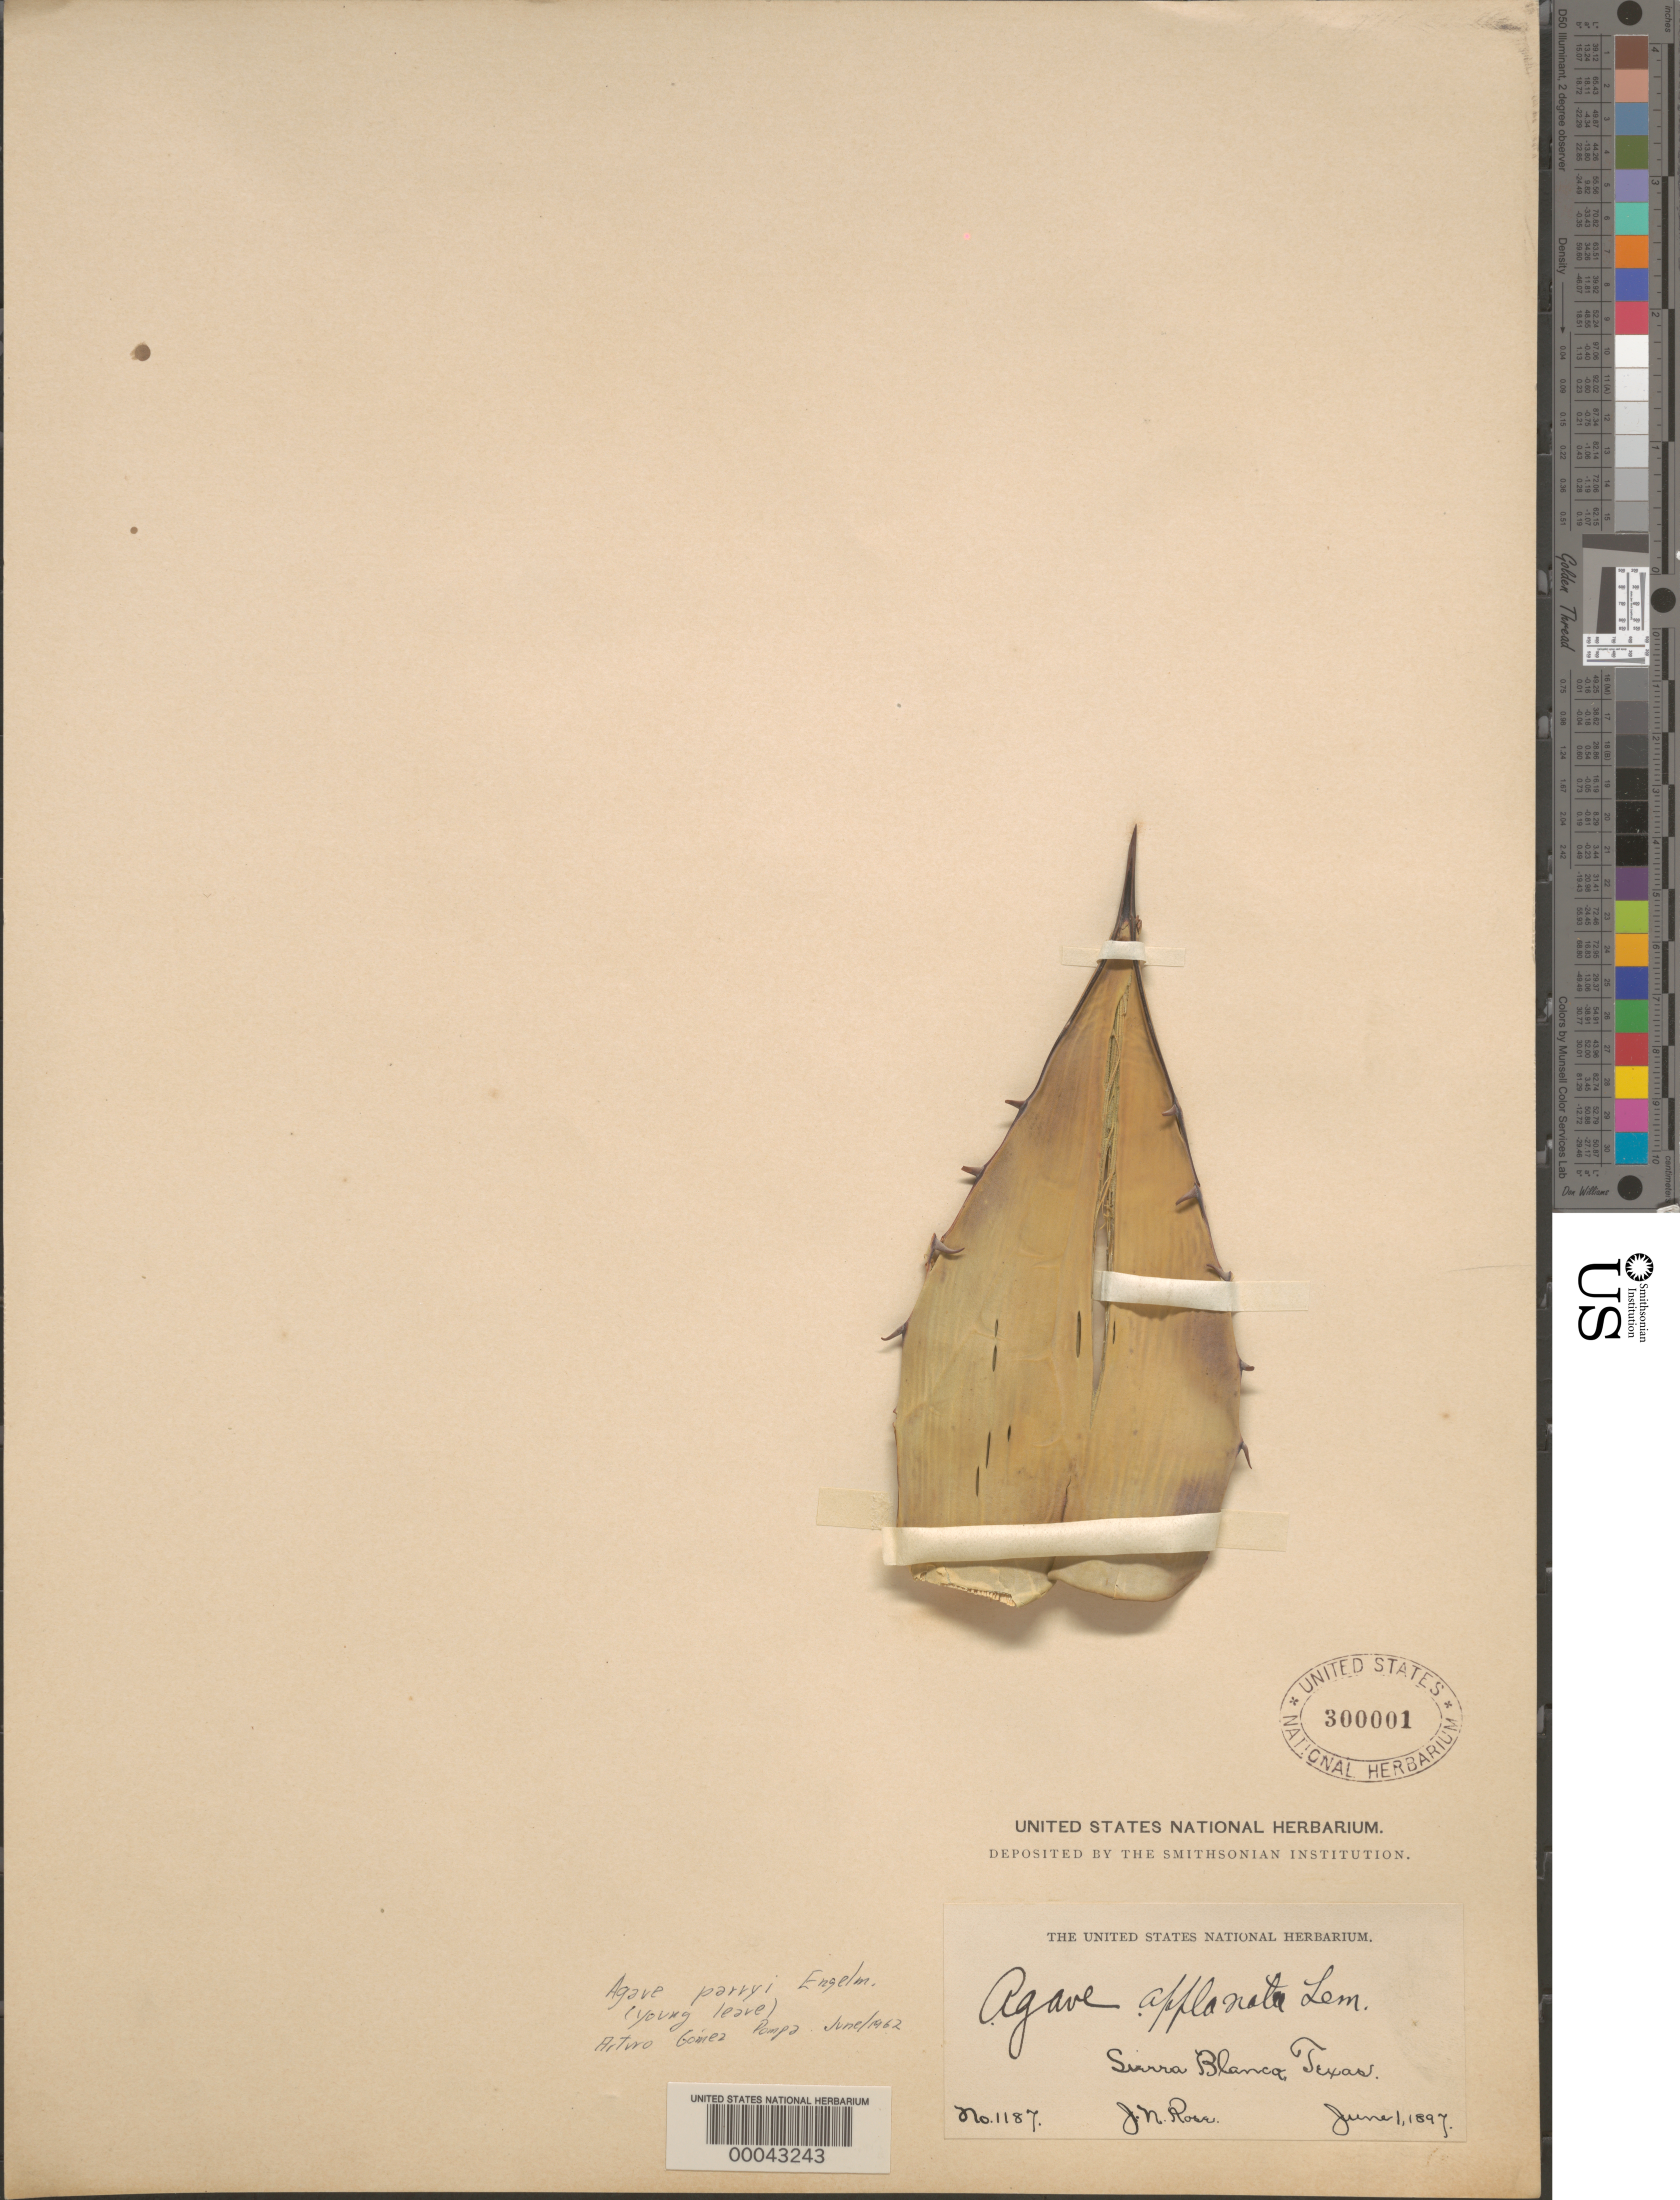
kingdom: Plantae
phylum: Tracheophyta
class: Liliopsida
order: Asparagales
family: Asparagaceae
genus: Agave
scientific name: Agave parryi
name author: Engelm.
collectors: J. N. Rose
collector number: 1187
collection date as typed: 01 Jun 1897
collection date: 1897-06-01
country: United States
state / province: Texas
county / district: Hudspeth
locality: Sierra Blanca.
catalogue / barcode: US 300001